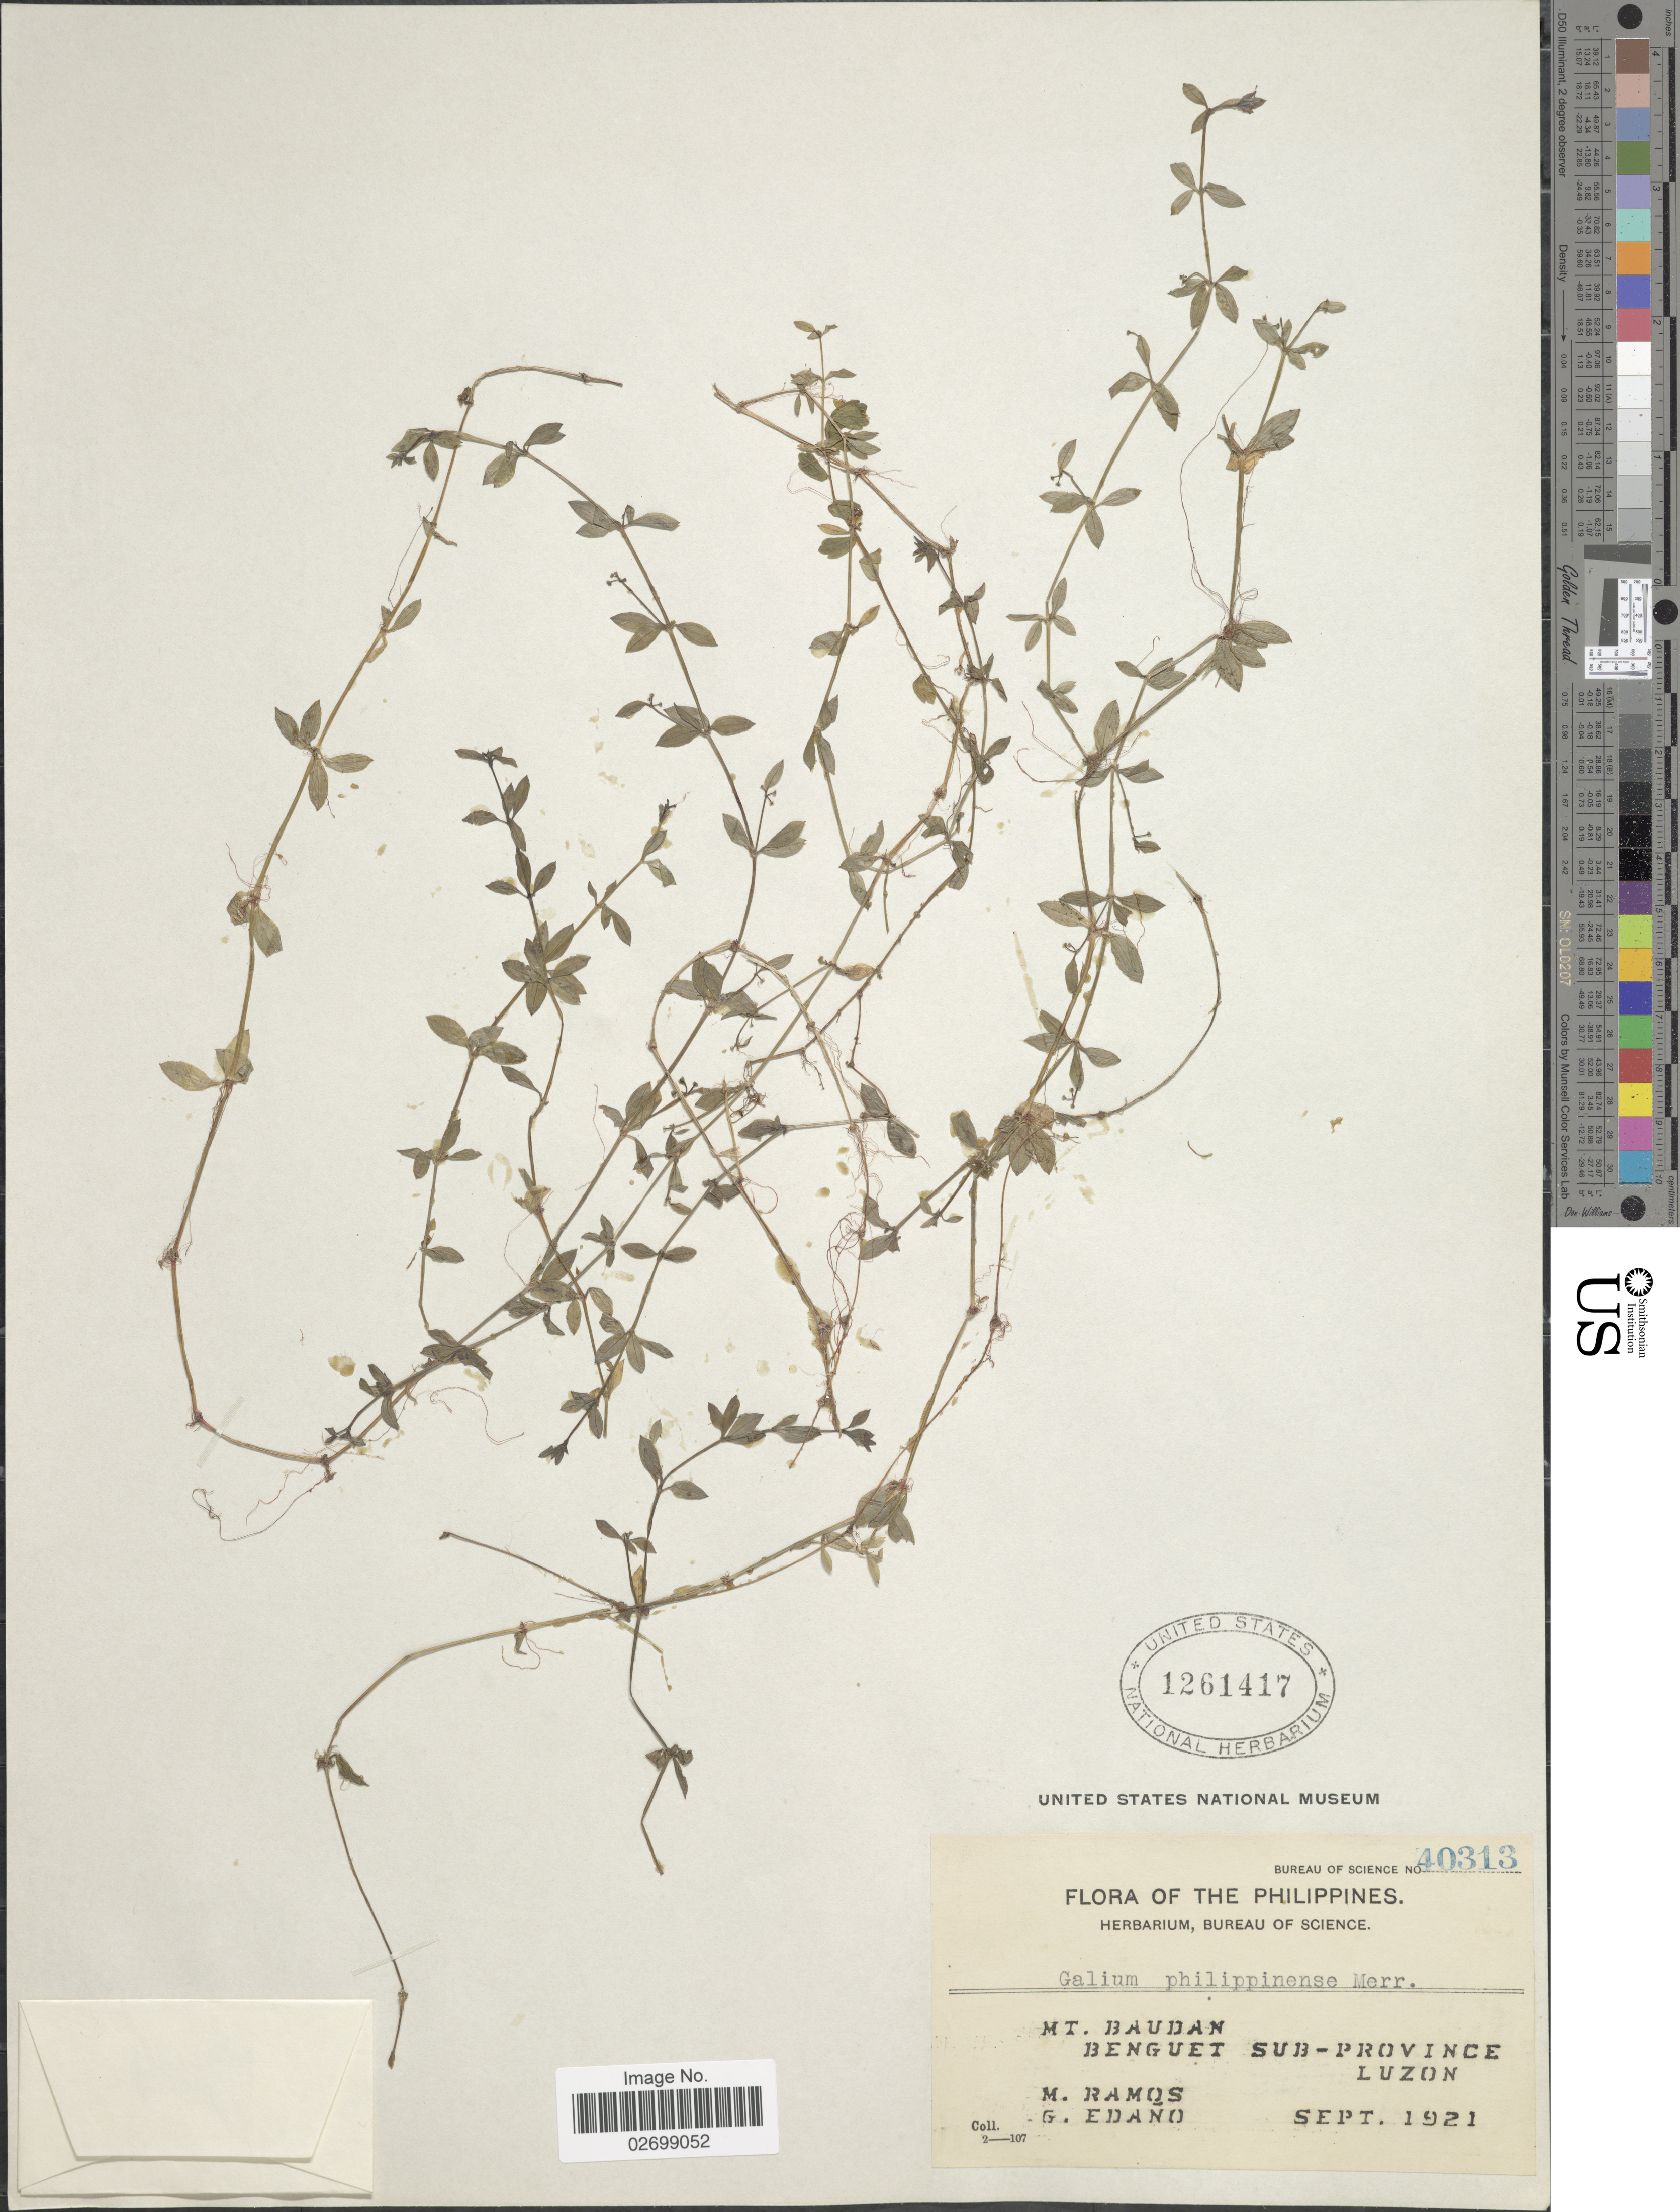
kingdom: Plantae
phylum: Tracheophyta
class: Magnoliopsida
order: Gentianales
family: Rubiaceae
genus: Galium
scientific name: Galium philippinense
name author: Merr.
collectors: M. Ramos & G. Edaño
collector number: Bureau of Science 40313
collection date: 1921-09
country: Philippines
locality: Mt. Baudan, Benguet Sub-Province Luzon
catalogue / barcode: US 1261417